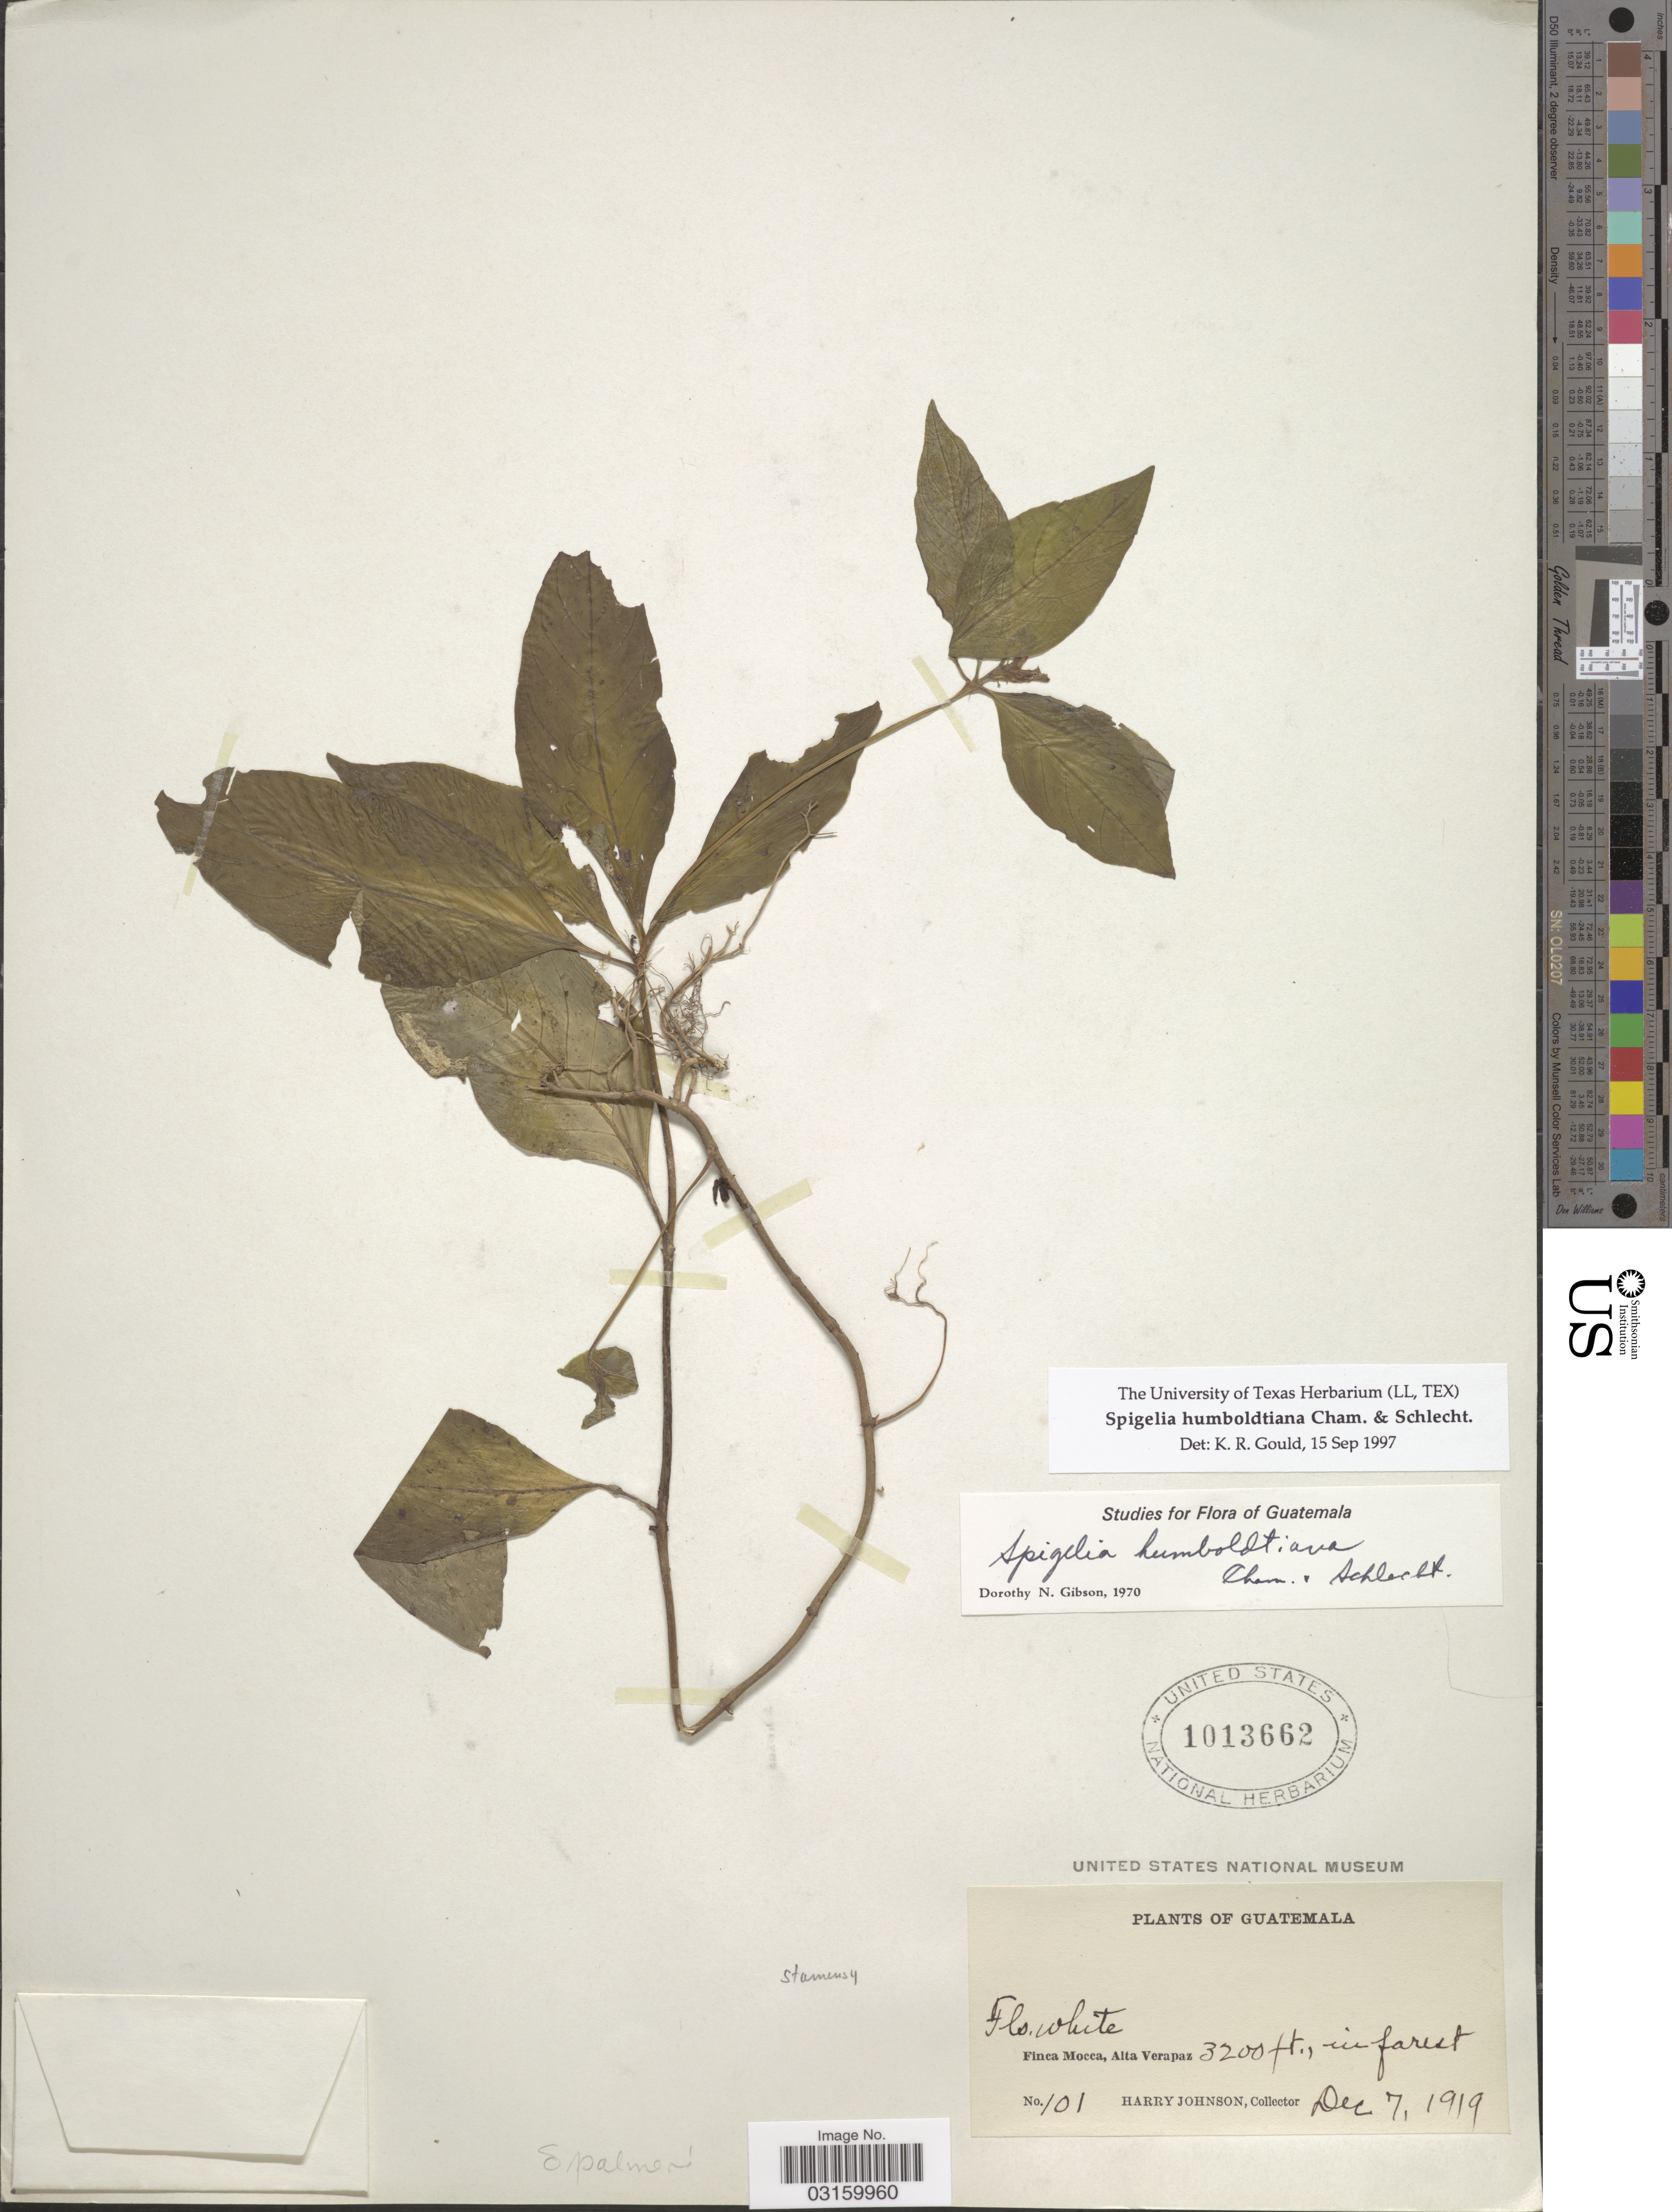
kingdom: Plantae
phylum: Tracheophyta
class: Magnoliopsida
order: Gentianales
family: Loganiaceae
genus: Spigelia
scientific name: Spigelia humboldtiana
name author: Cham. & Schltdl.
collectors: H. Johnson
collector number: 101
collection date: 1919-12-07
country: Guatemala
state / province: Alta Verapaz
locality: Finca Mocca, Alta Verapaz.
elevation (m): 975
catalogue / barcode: US 1013662